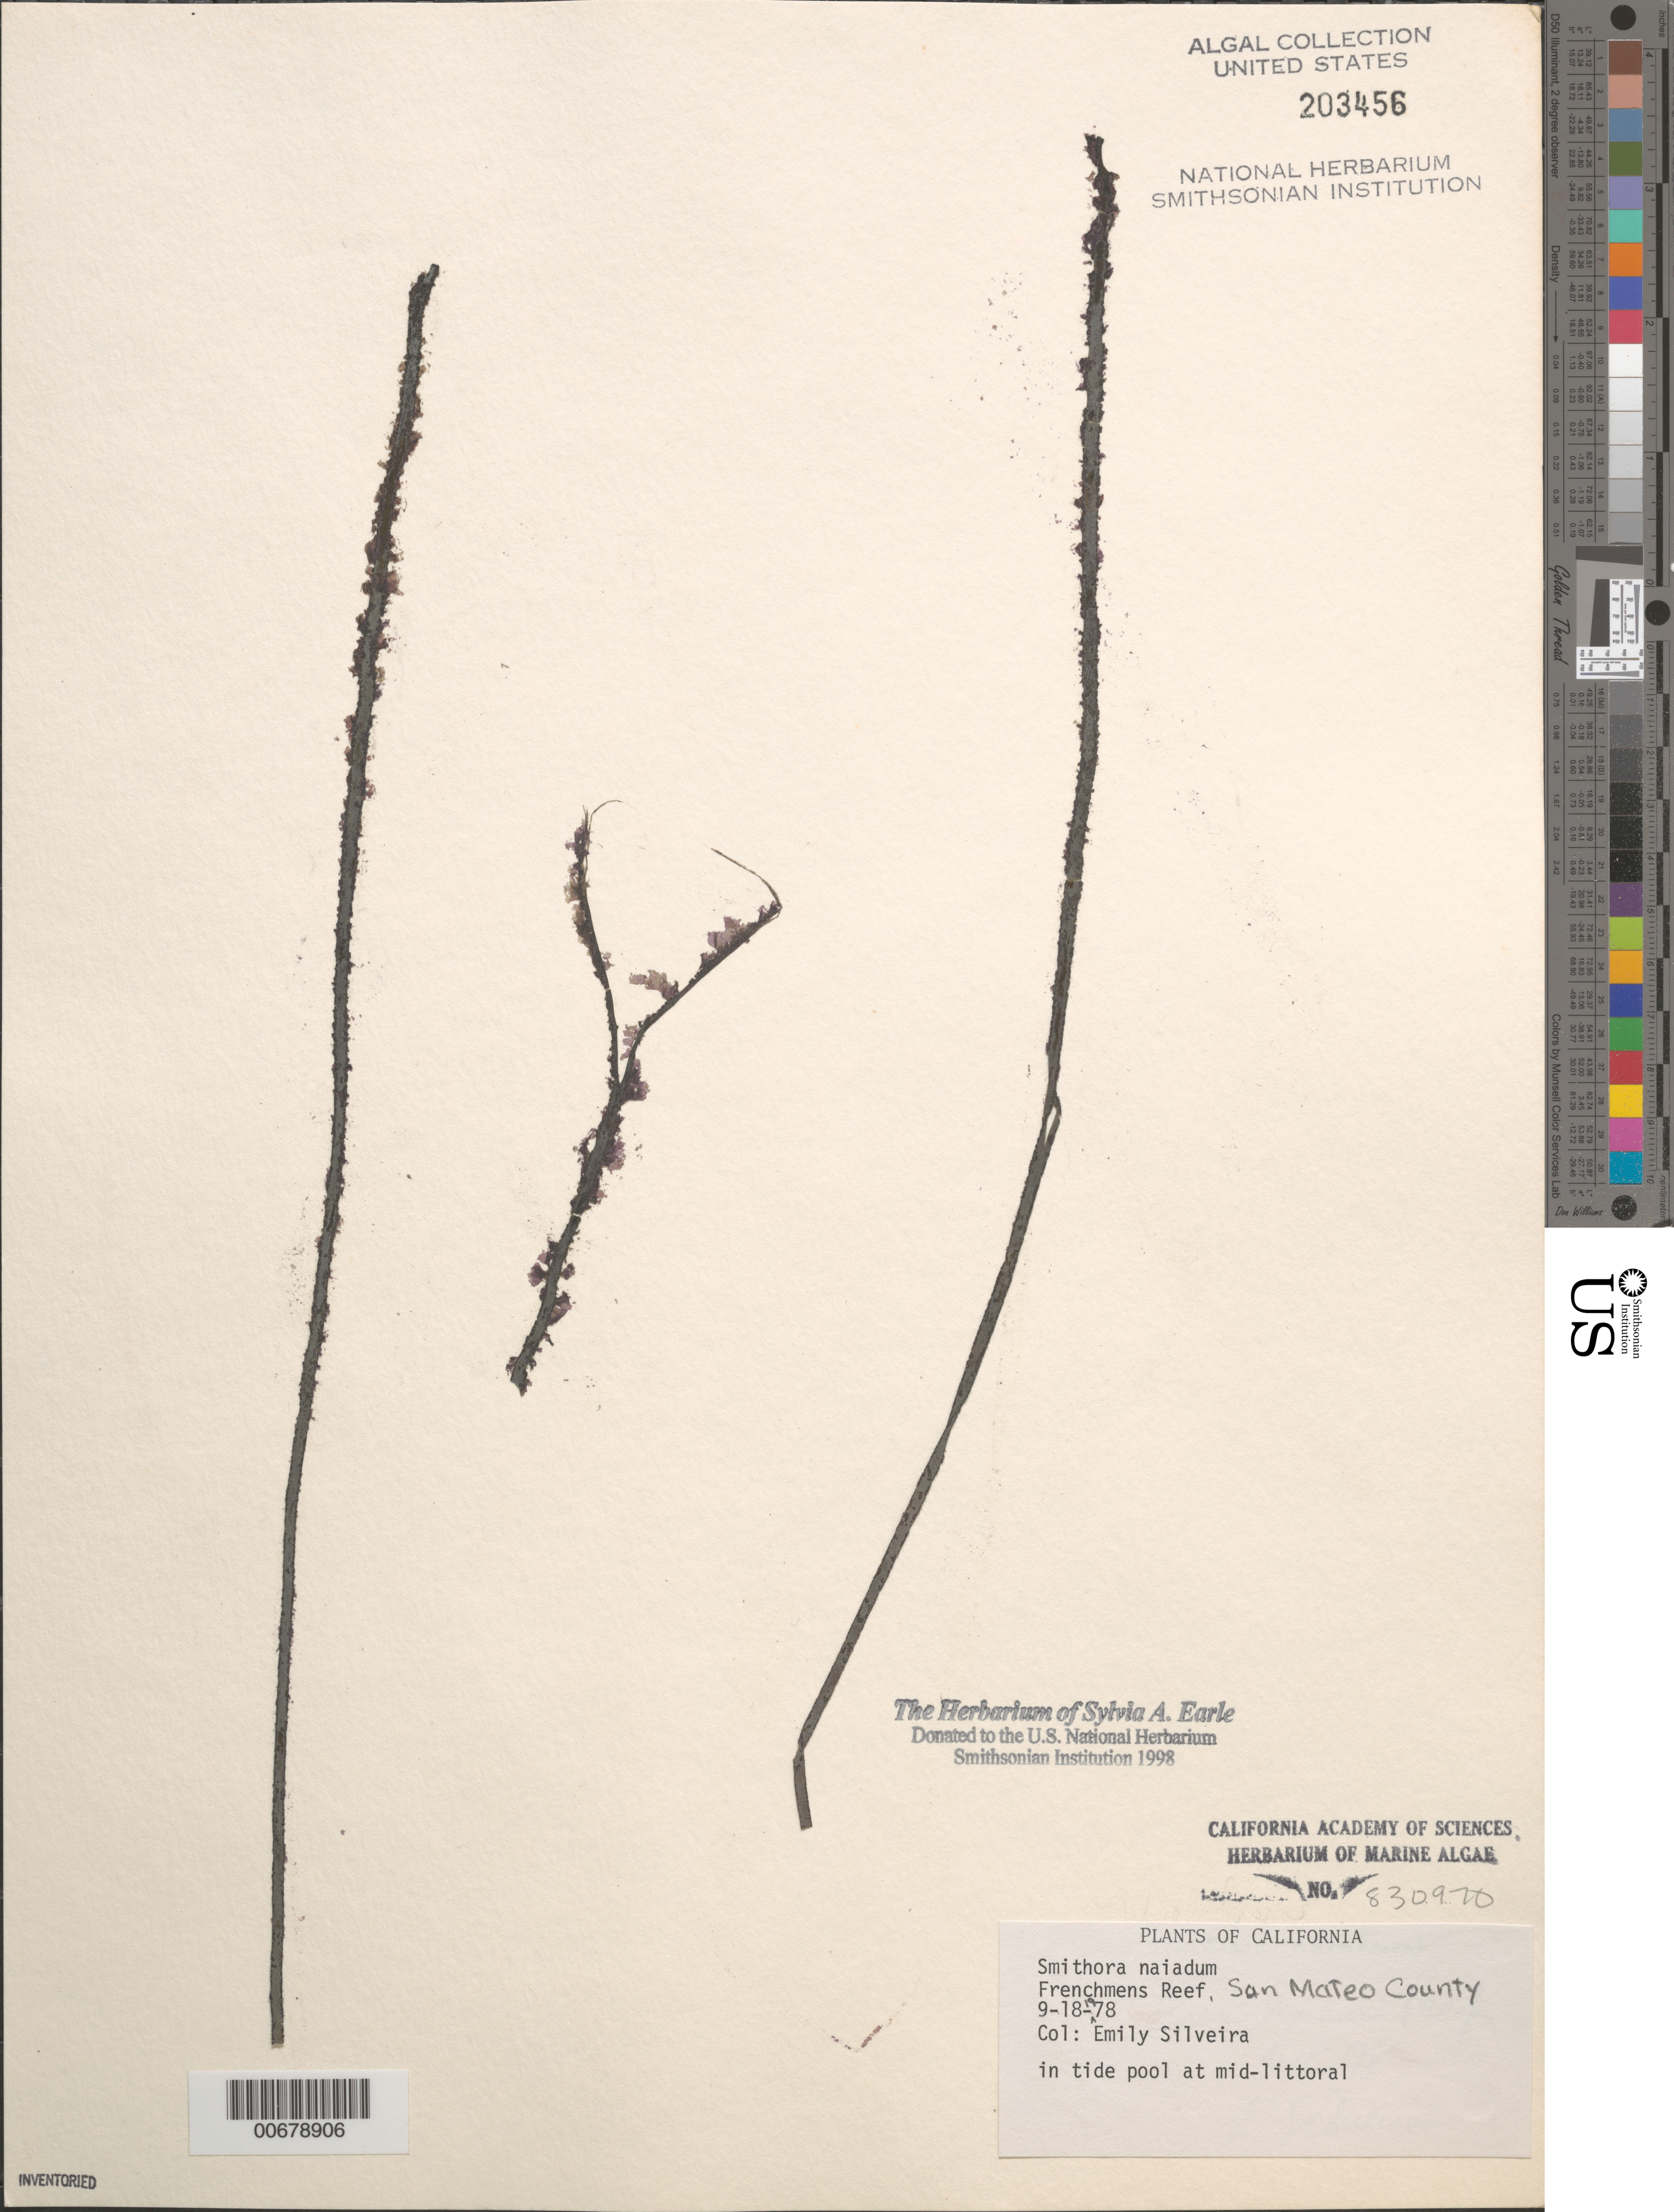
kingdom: Plantae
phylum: Rhodophyta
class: Compsopogonophyceae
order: Erythropeltidales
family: Erythrotrichiaceae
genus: Smithora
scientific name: Smithora naiadum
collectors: E. A. Silveira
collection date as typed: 18 Sep 1978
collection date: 1978-09-18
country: United States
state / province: California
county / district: San Mateo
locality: Frenchmans Reef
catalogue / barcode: US 203456